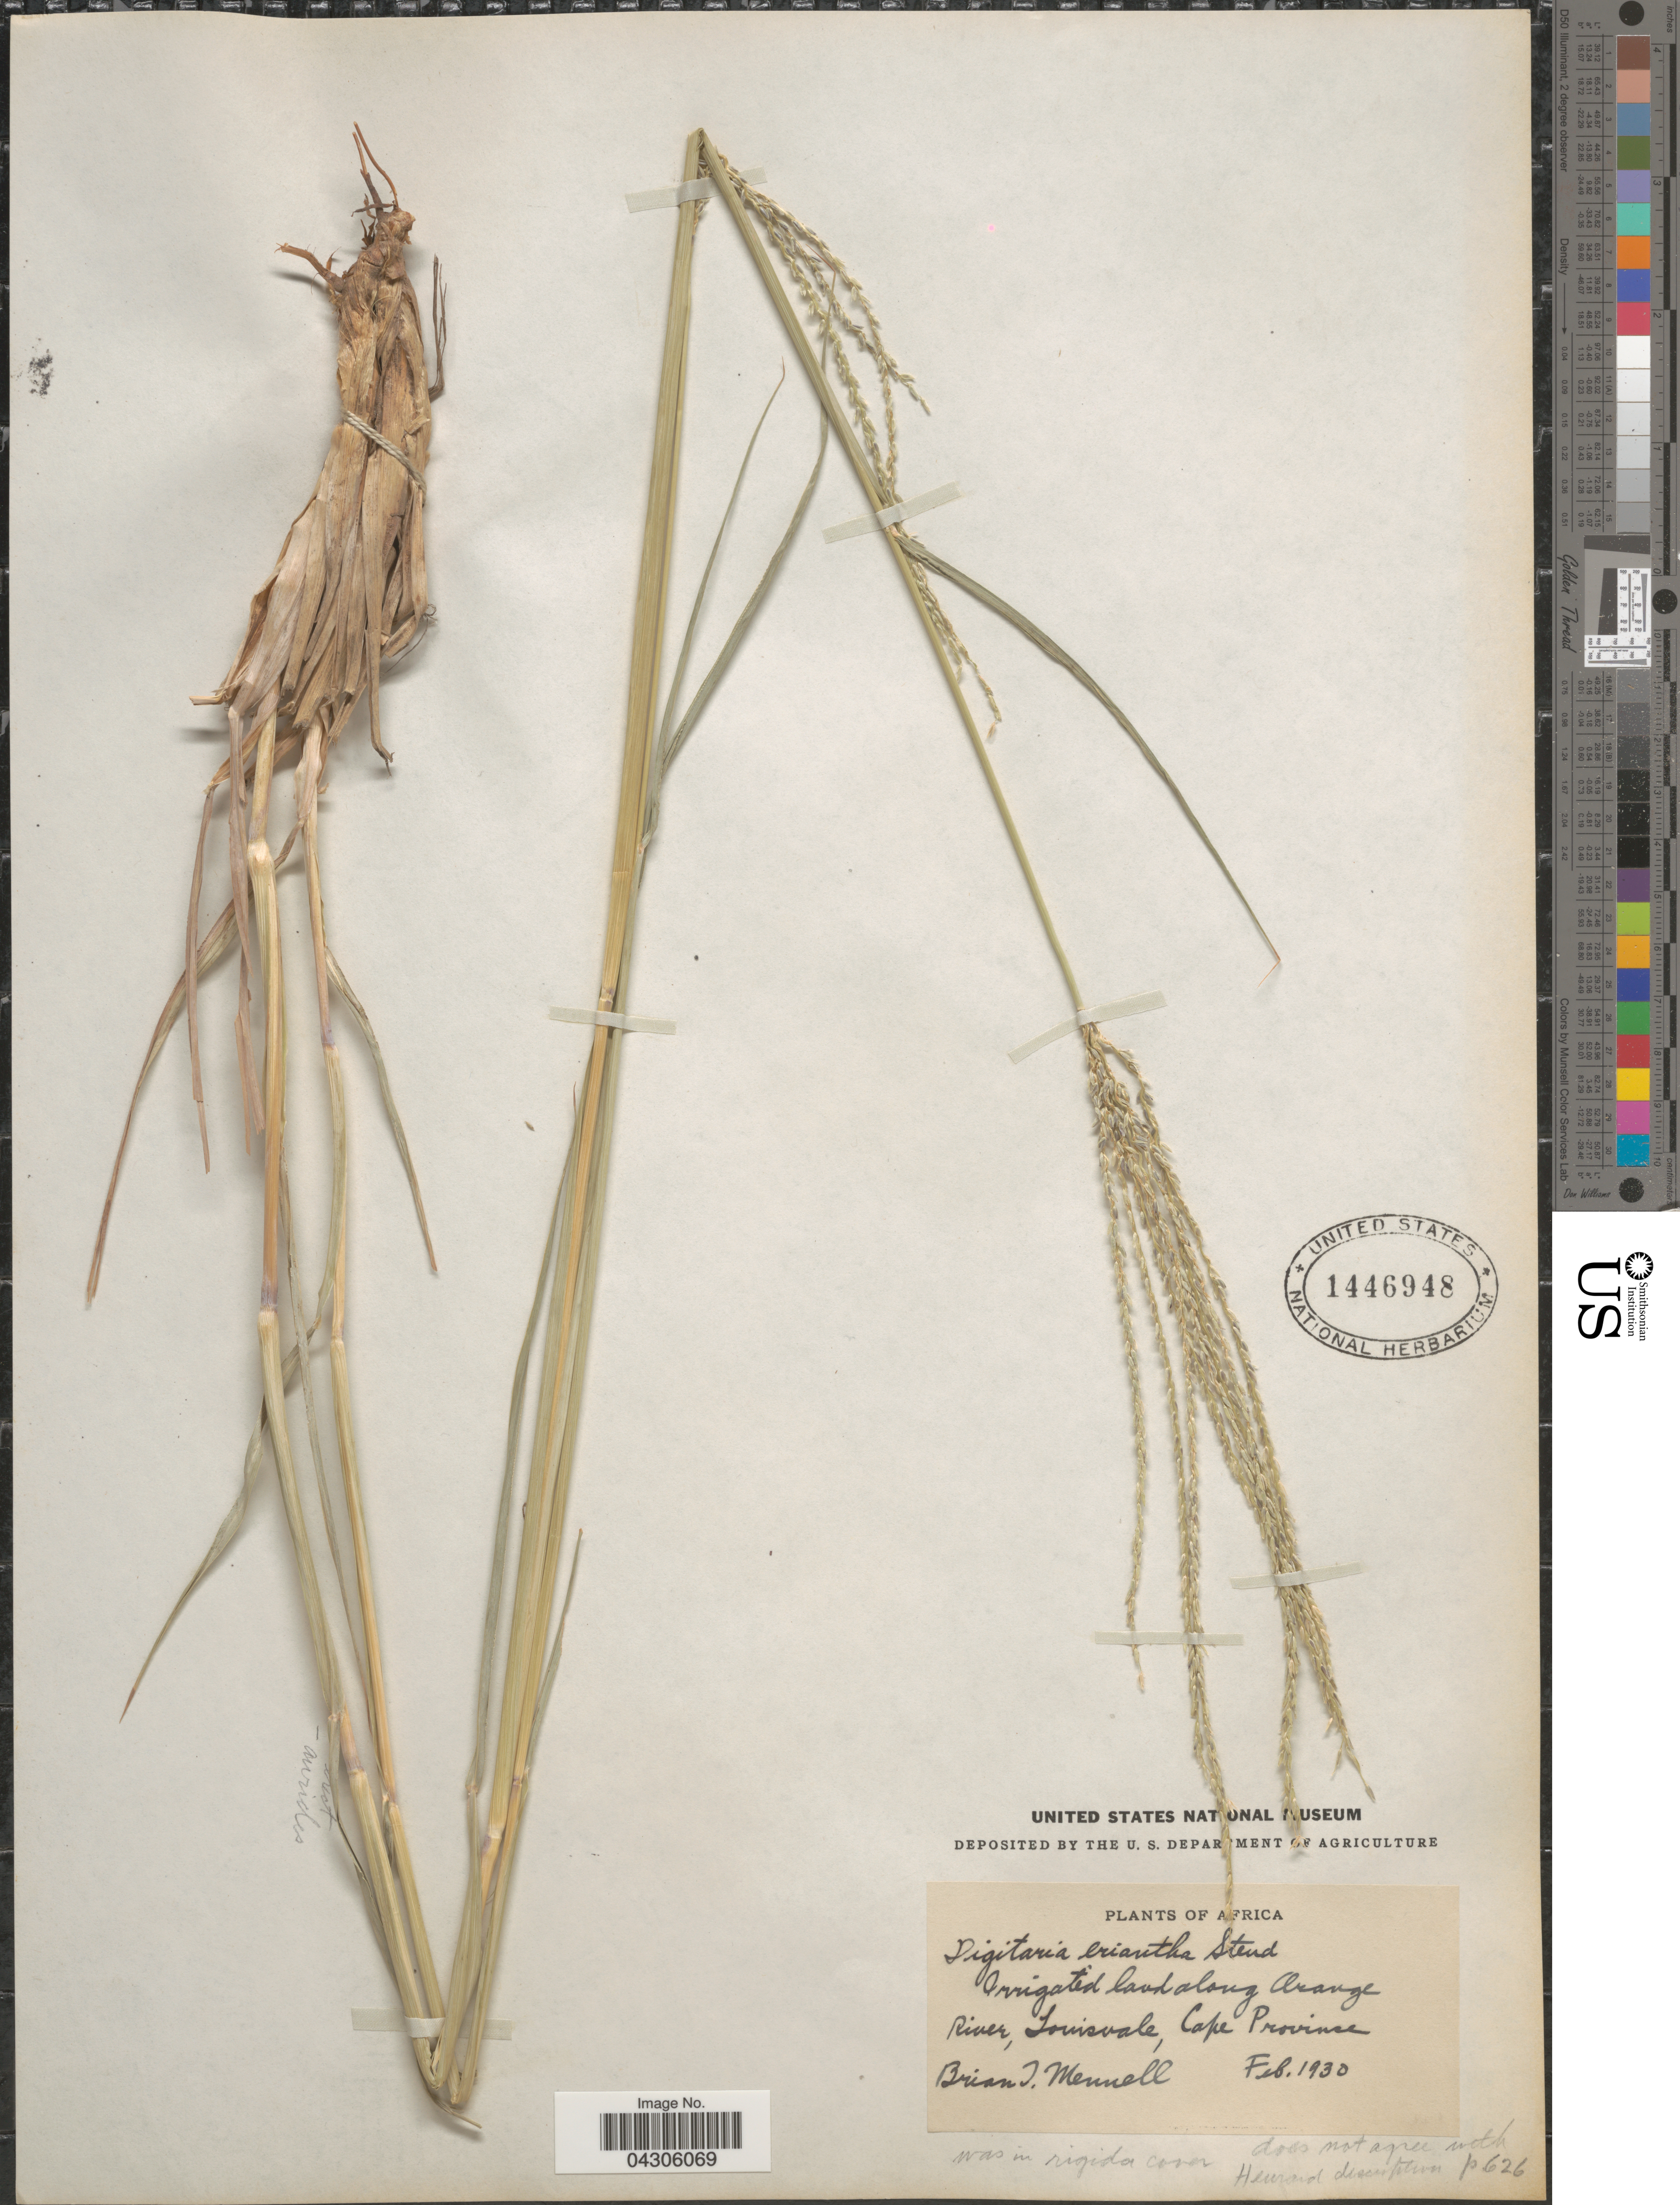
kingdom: Plantae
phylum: Tracheophyta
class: Liliopsida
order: Poales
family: Poaceae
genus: Digitaria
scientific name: Digitaria sp.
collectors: B. Mennell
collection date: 1930-02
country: South Africa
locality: Irrigated land along Orange River, Louisville.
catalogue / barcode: US 1446948